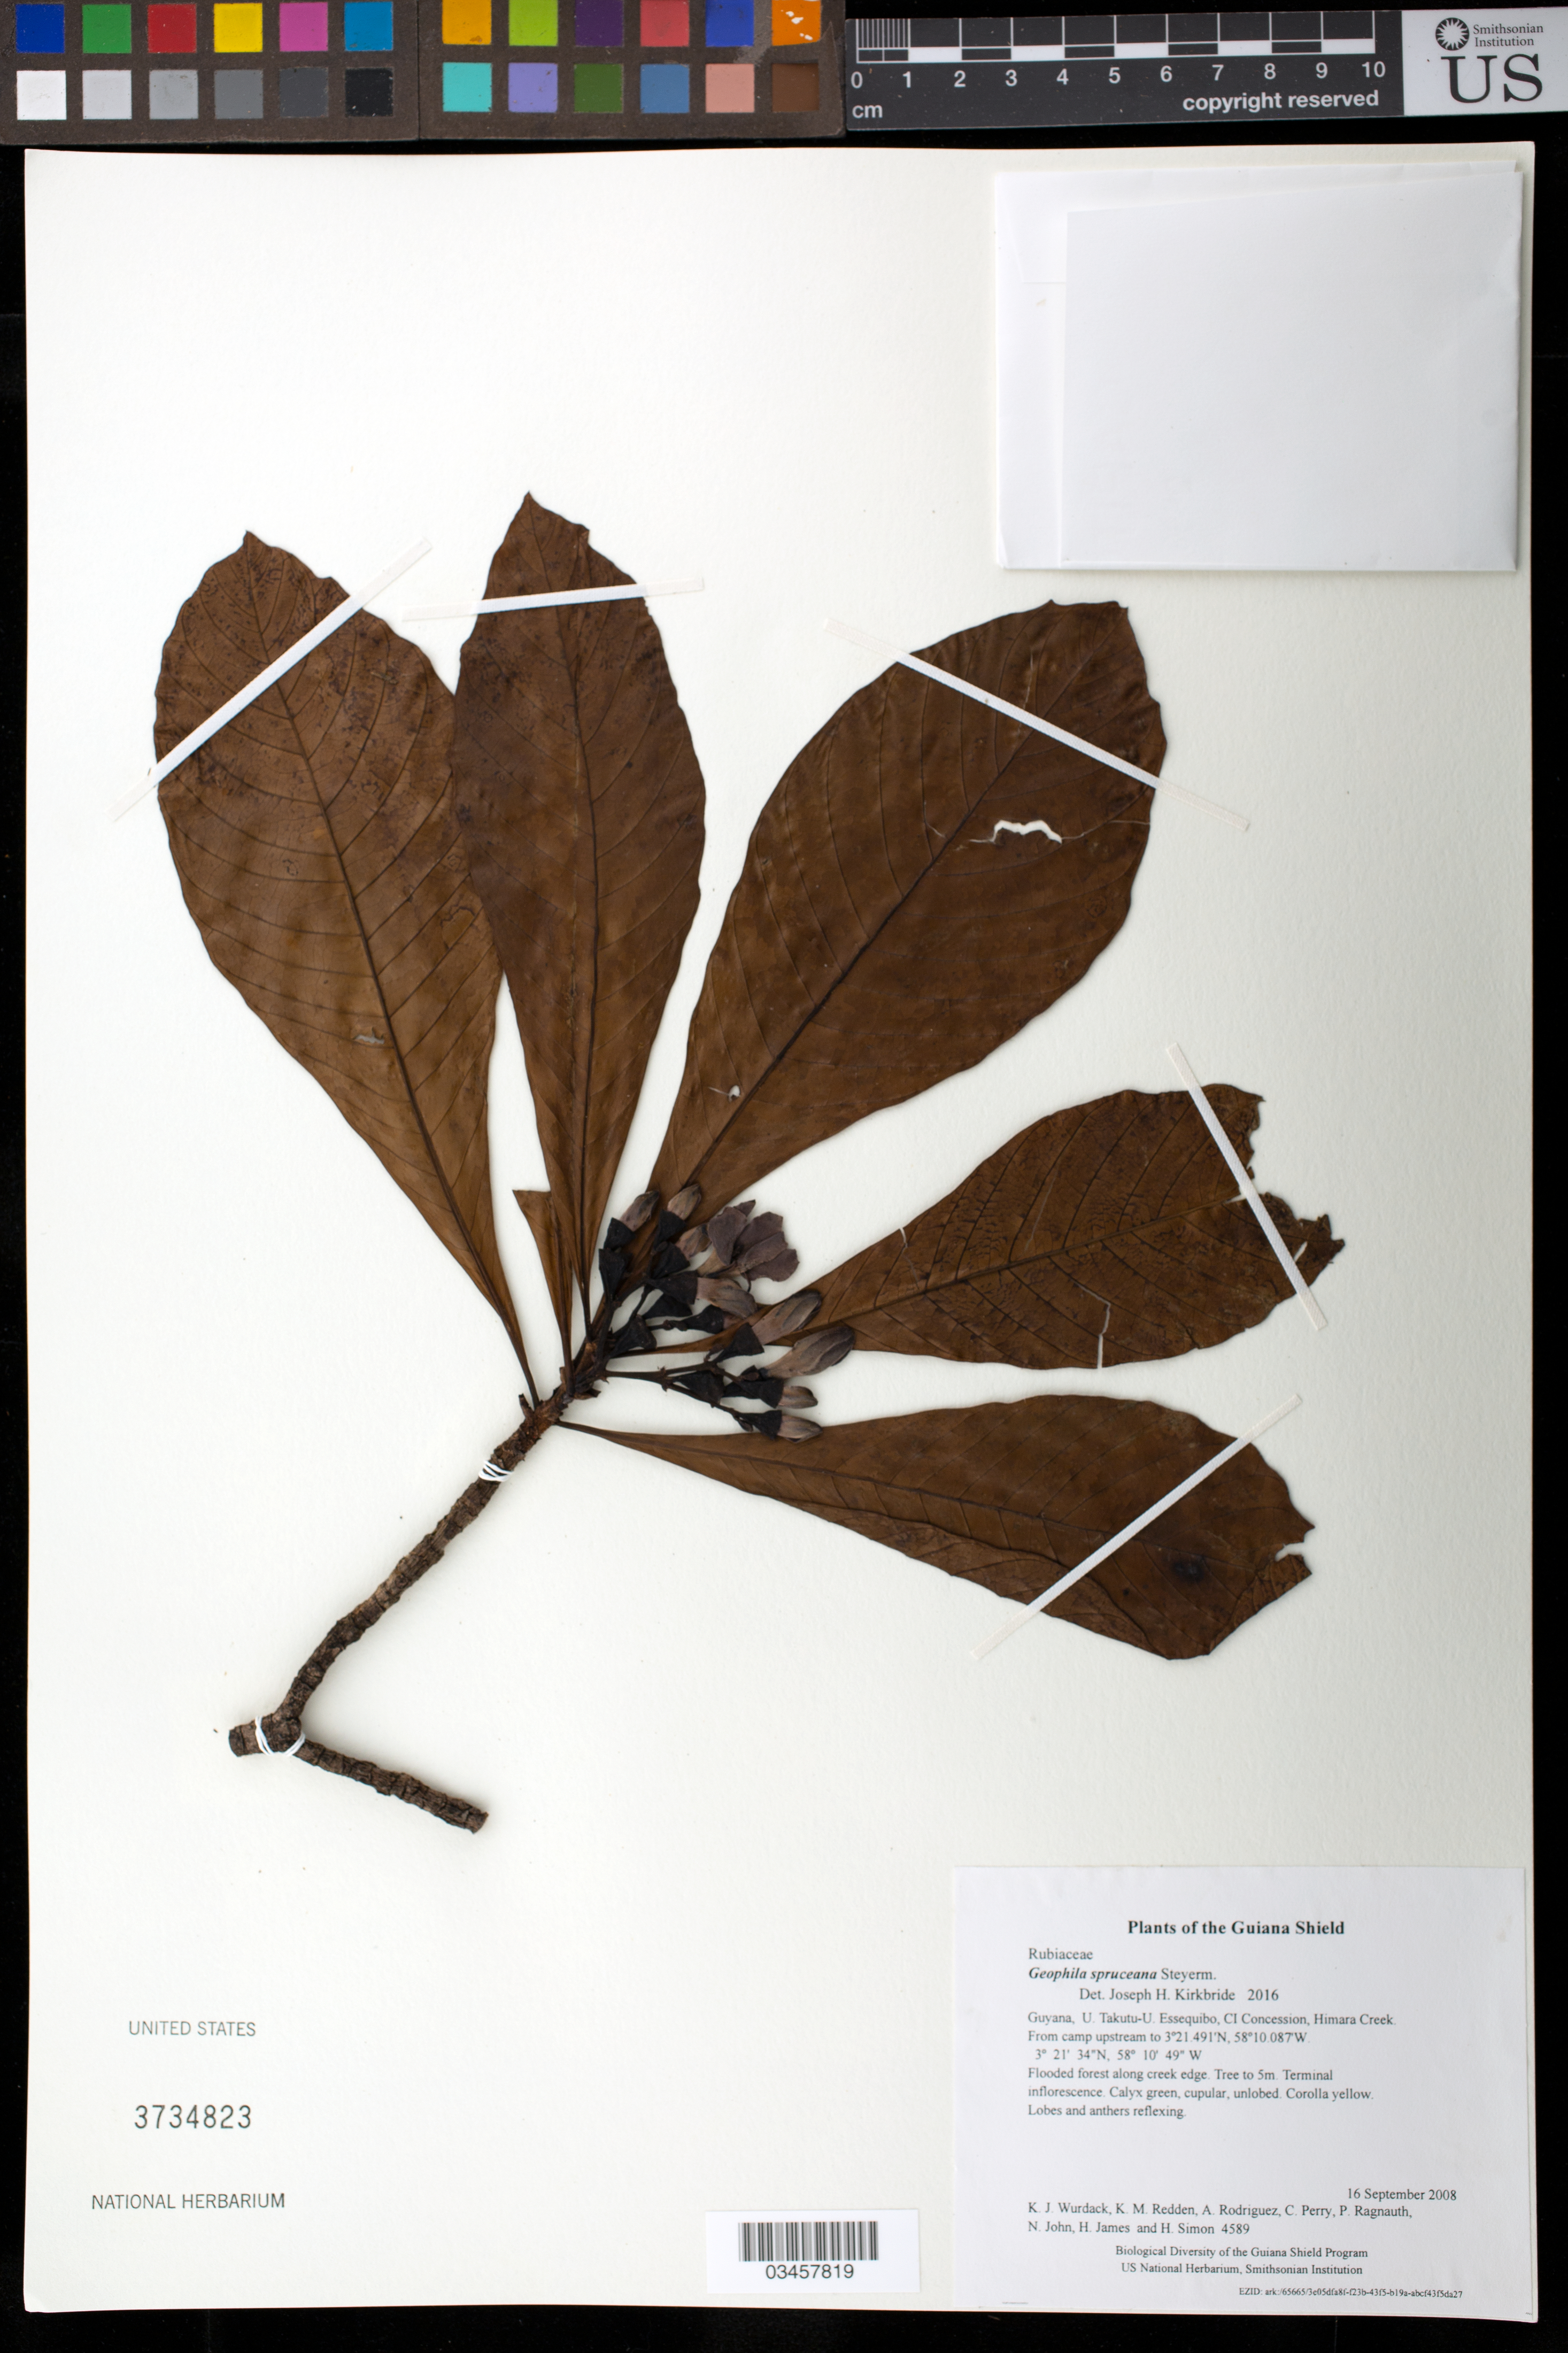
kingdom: Plantae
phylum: Tracheophyta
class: Magnoliopsida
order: Gentianales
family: Rubiaceae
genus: Geophila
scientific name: Geophila spruceana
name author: Steyerm.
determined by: Kirkbride, J. H.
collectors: K. Wurdack, K. M. Redden, A. Rodriguez, C. Perry, P. Ragnauth, N. John, H. James & H. Simon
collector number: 4589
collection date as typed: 16 September 2008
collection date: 2008-09-16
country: Guyana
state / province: U. Takutu-U. Essequibo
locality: CI Concession, Himara Creek. From camp upstream to 3º21.491'N, 58º10.087'W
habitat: Flooded forest along creek edge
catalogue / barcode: US 3734823